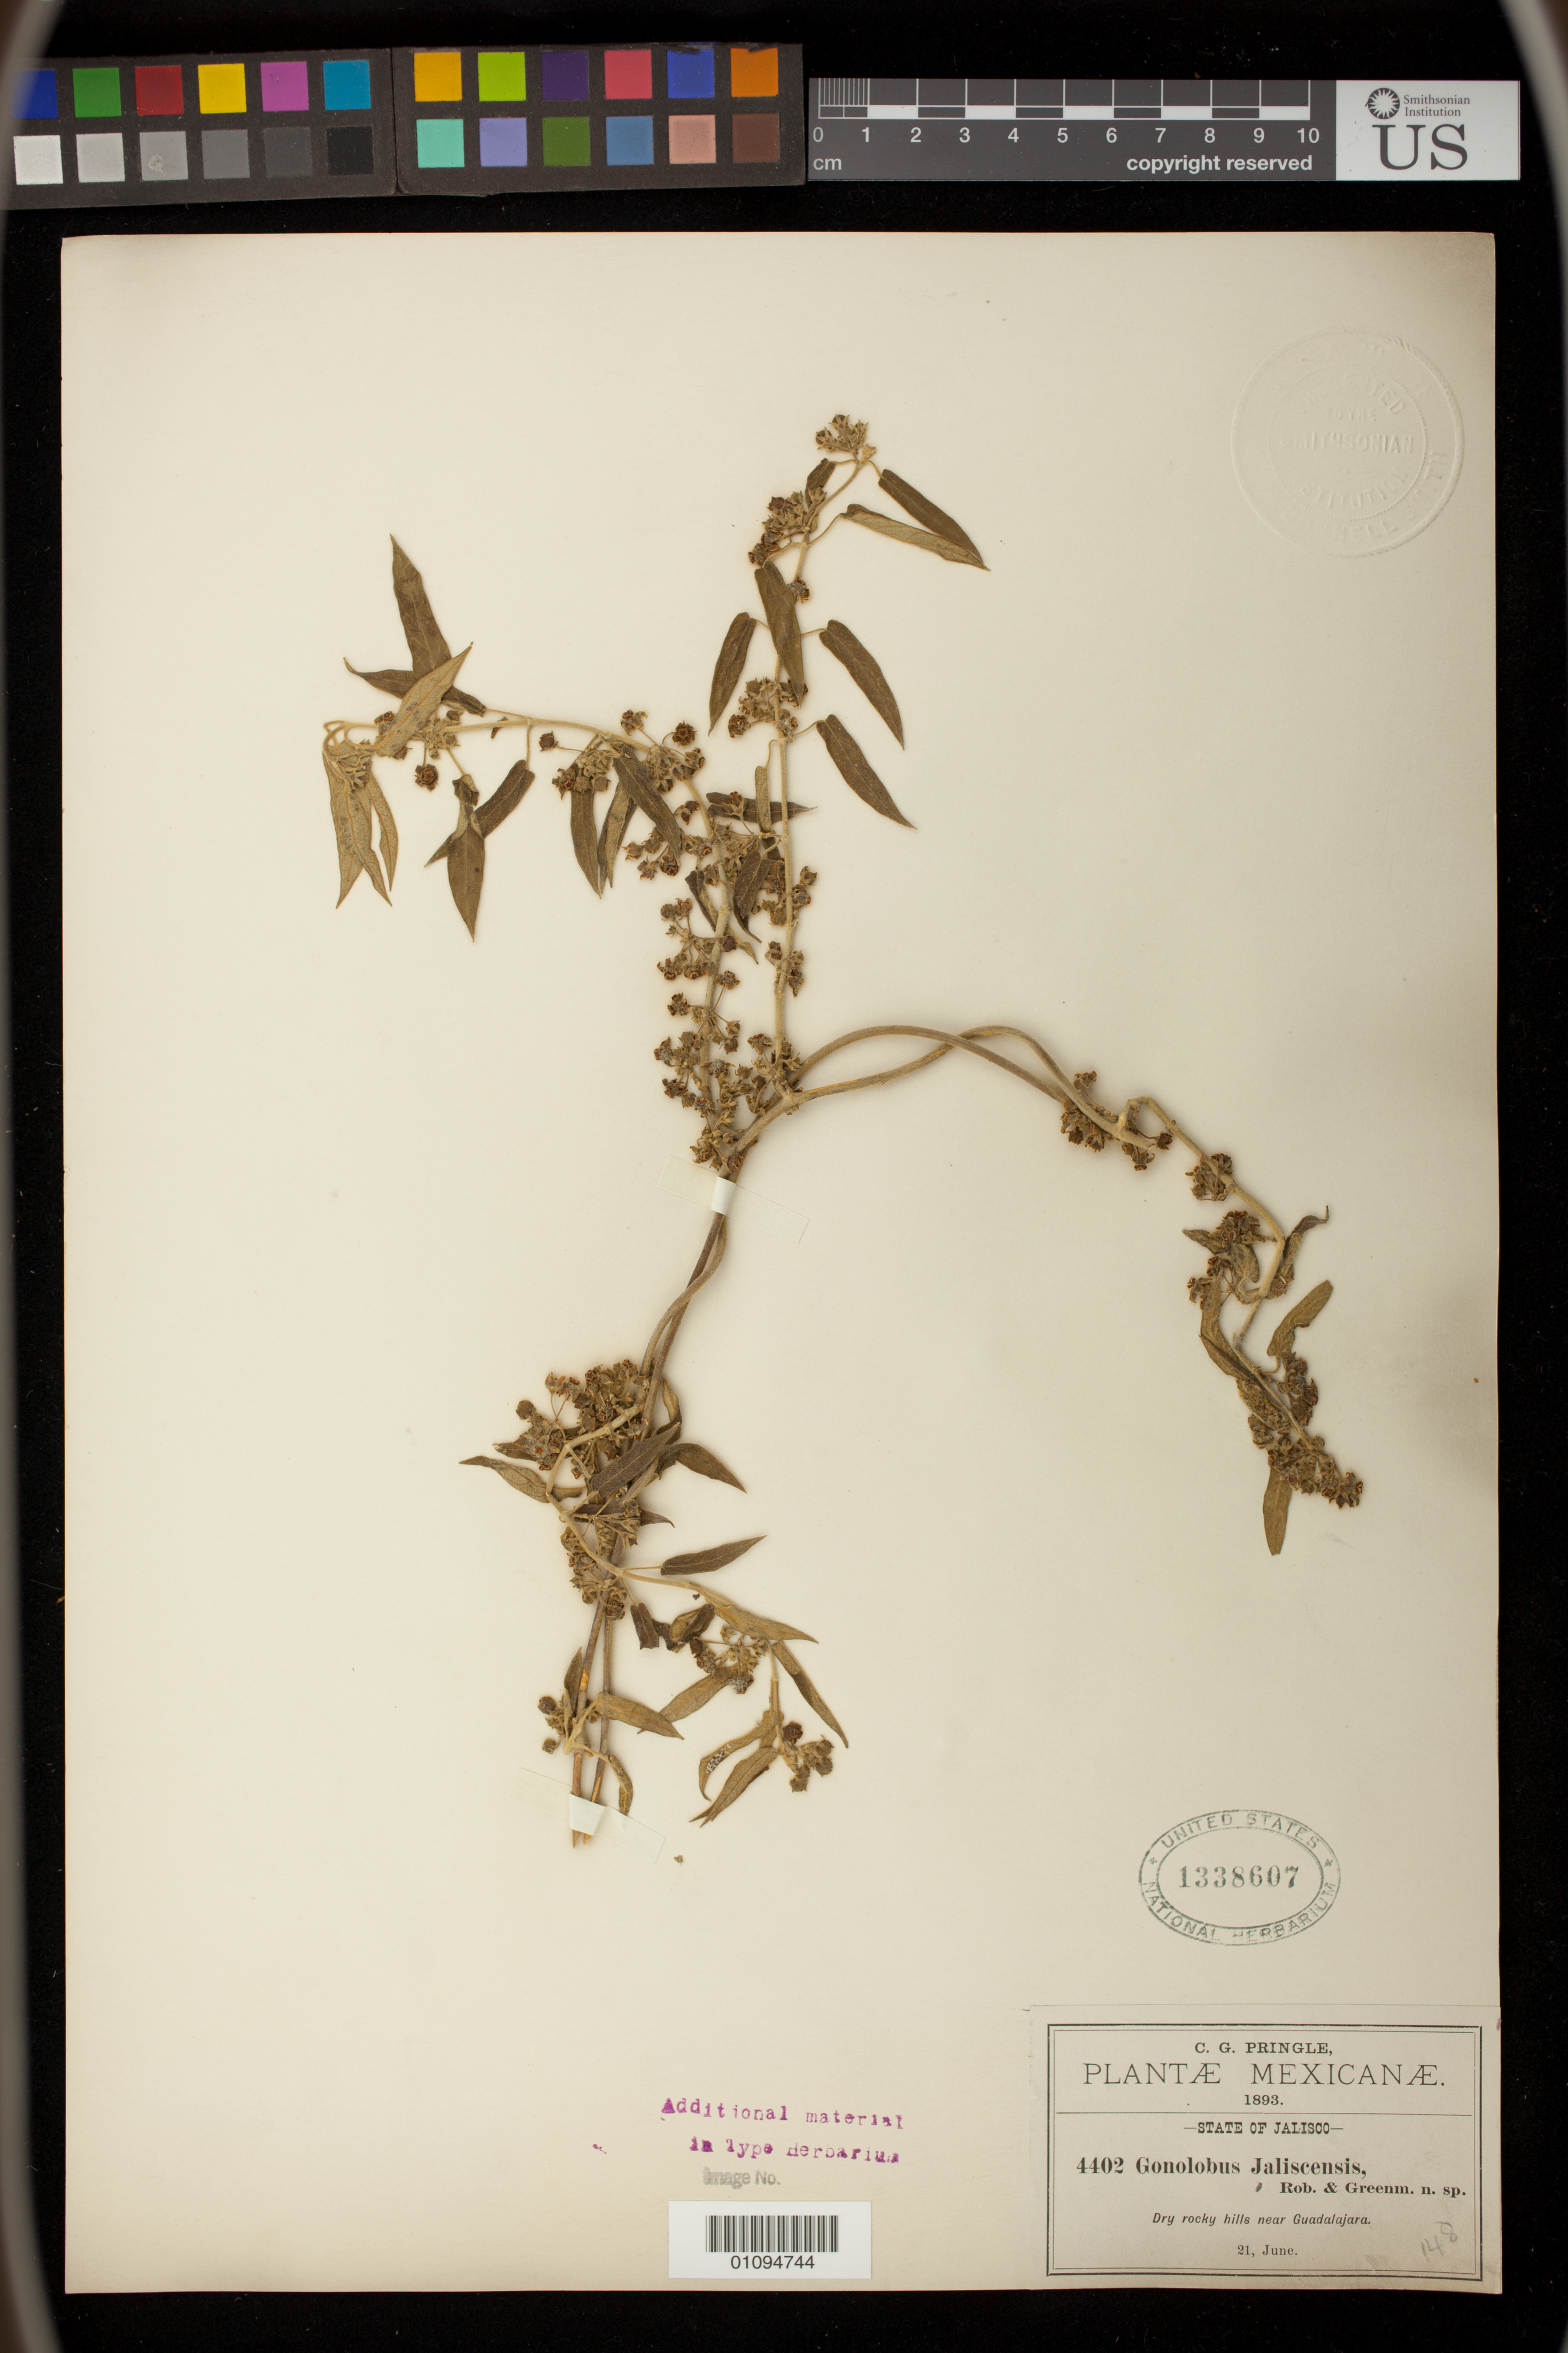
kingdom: Plantae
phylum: Tracheophyta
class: Magnoliopsida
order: Gentianales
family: Apocynaceae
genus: Gonolobus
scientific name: Gonolobus jaliscensis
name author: B.L. Rob. & Greenm.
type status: Isotype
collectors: C. G. Pringle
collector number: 4402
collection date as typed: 21 Jun 1893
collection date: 1893-06-21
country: Mexico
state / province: Jalisco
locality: Hills near Guadalajara.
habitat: Dry rocky hills.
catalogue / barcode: US 1338607